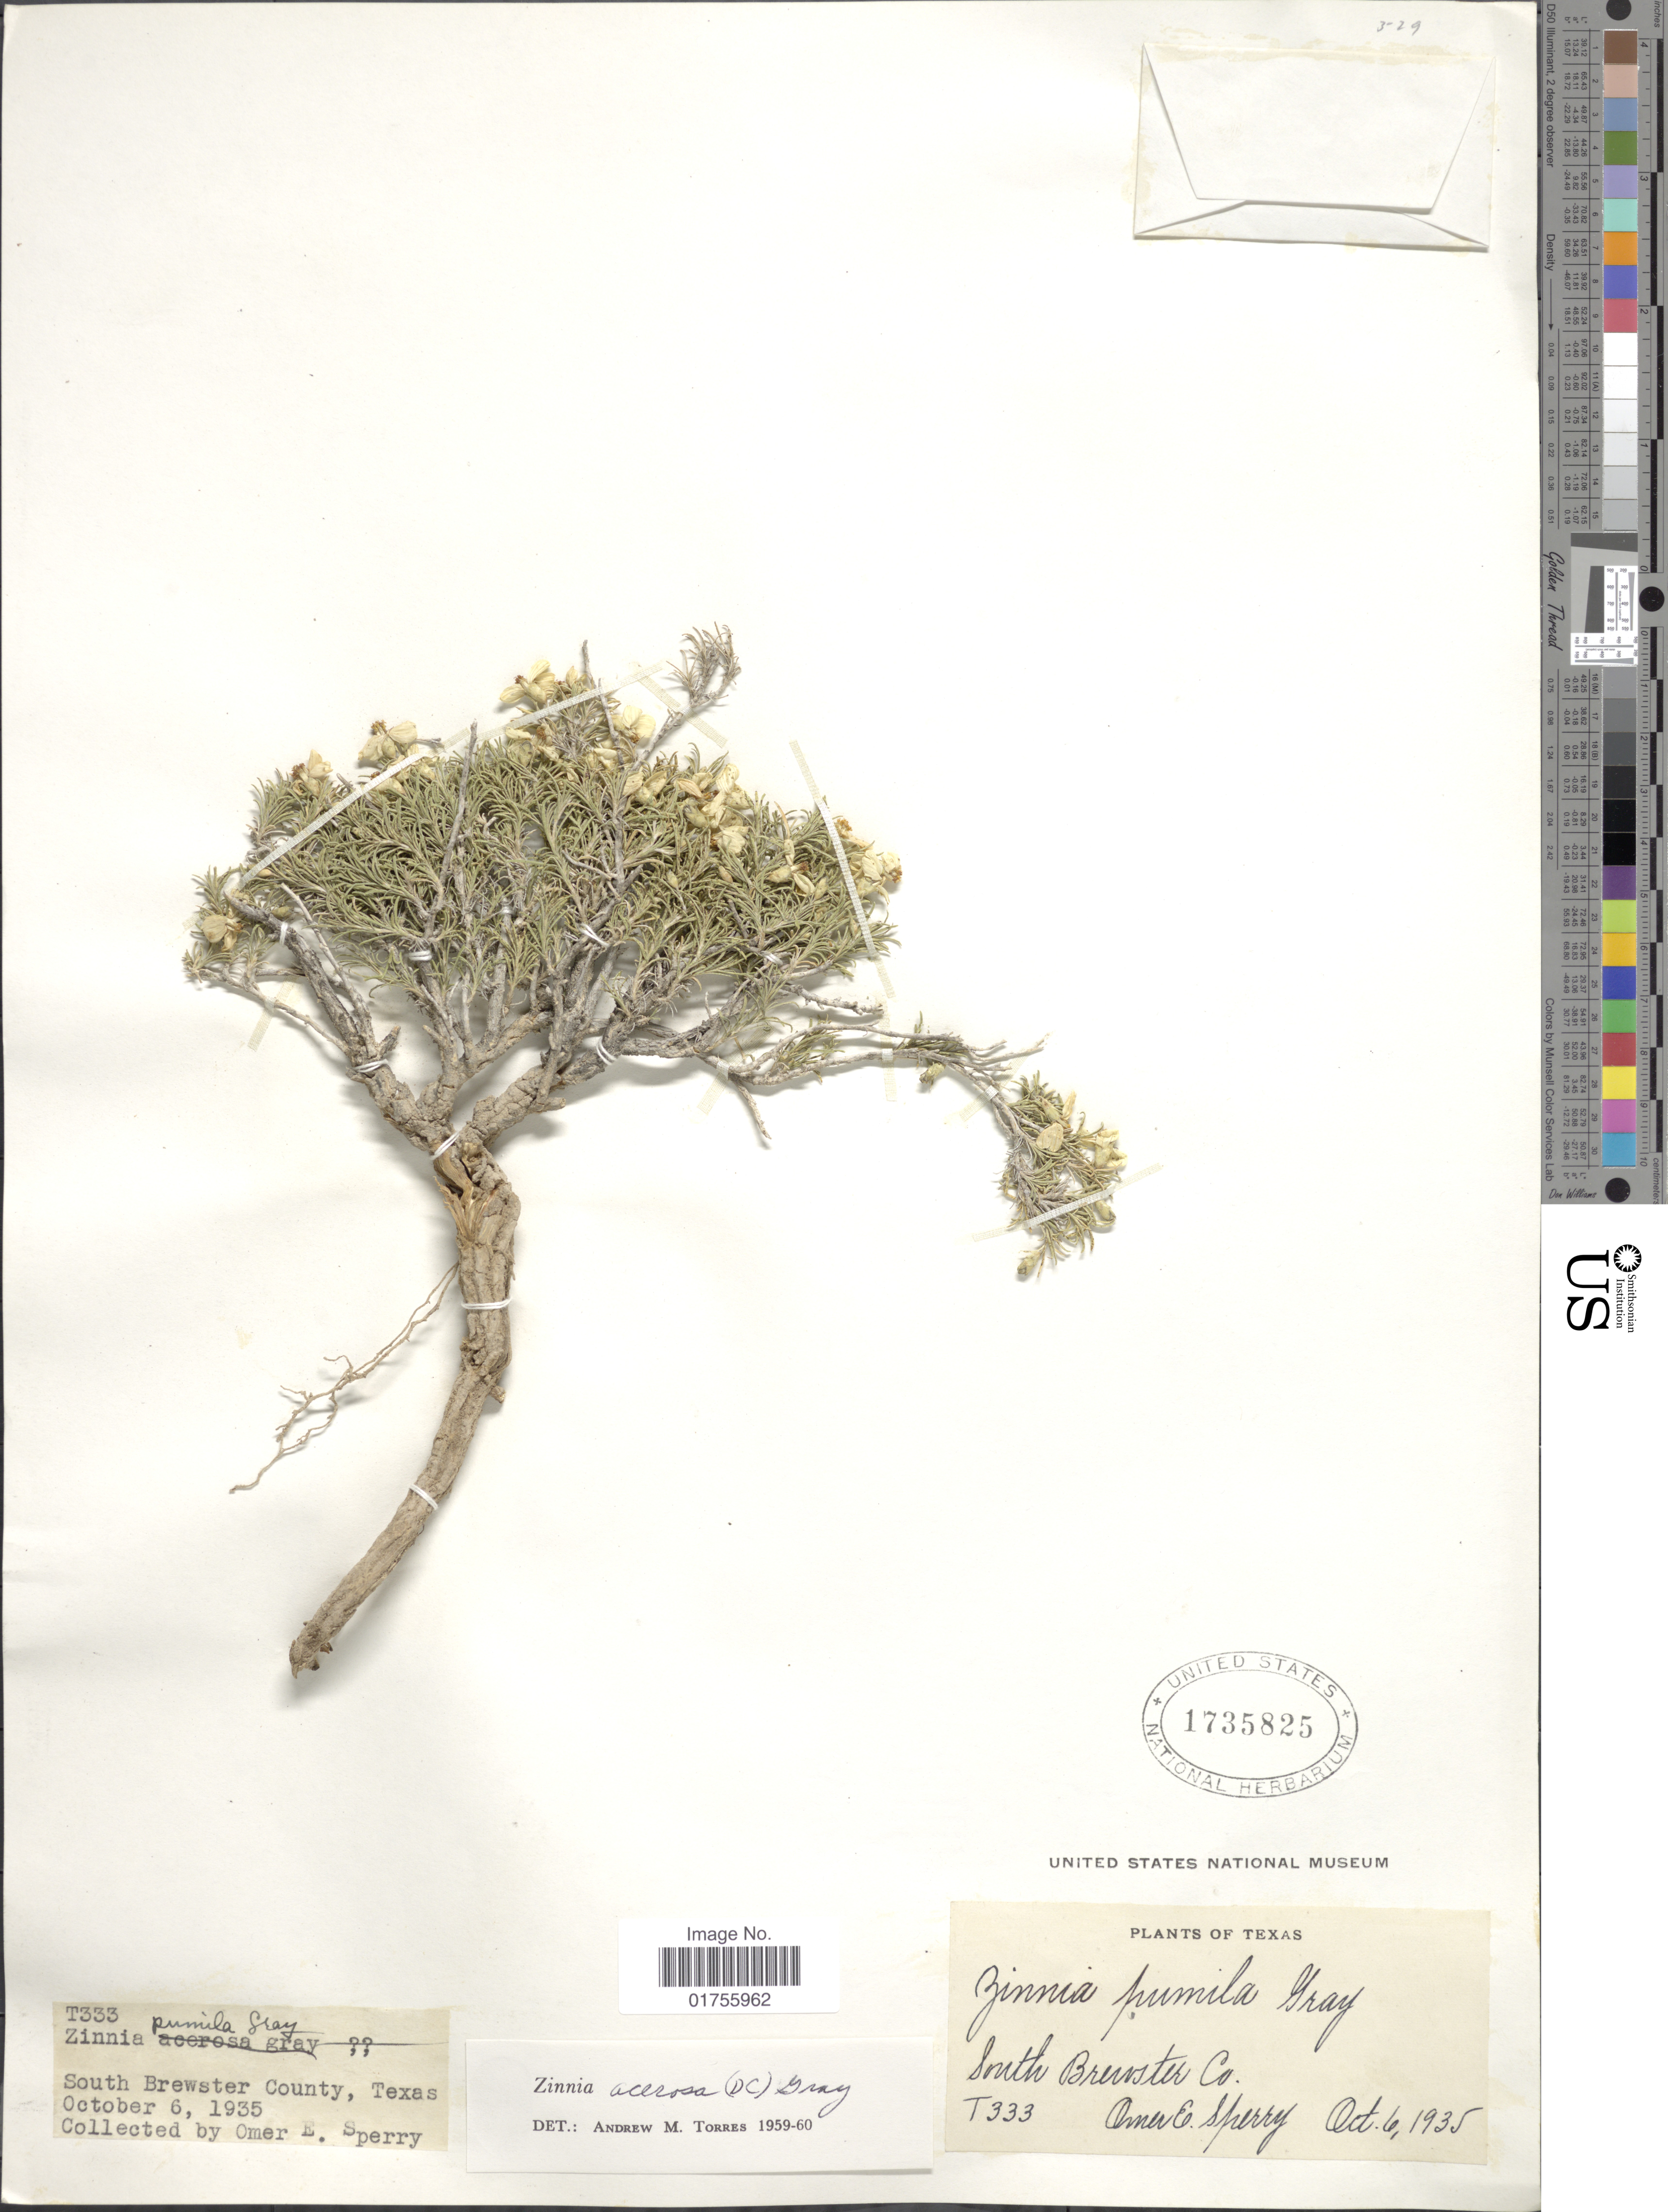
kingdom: Plantae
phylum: Tracheophyta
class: Magnoliopsida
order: Asterales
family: Asteraceae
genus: Zinnia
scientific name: Zinnia acerosa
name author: (DC.) A. Gray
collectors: O. E. Sperry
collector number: T333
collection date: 1935-10-06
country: United States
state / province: Texas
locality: South Brewster Co.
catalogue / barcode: US 1735825